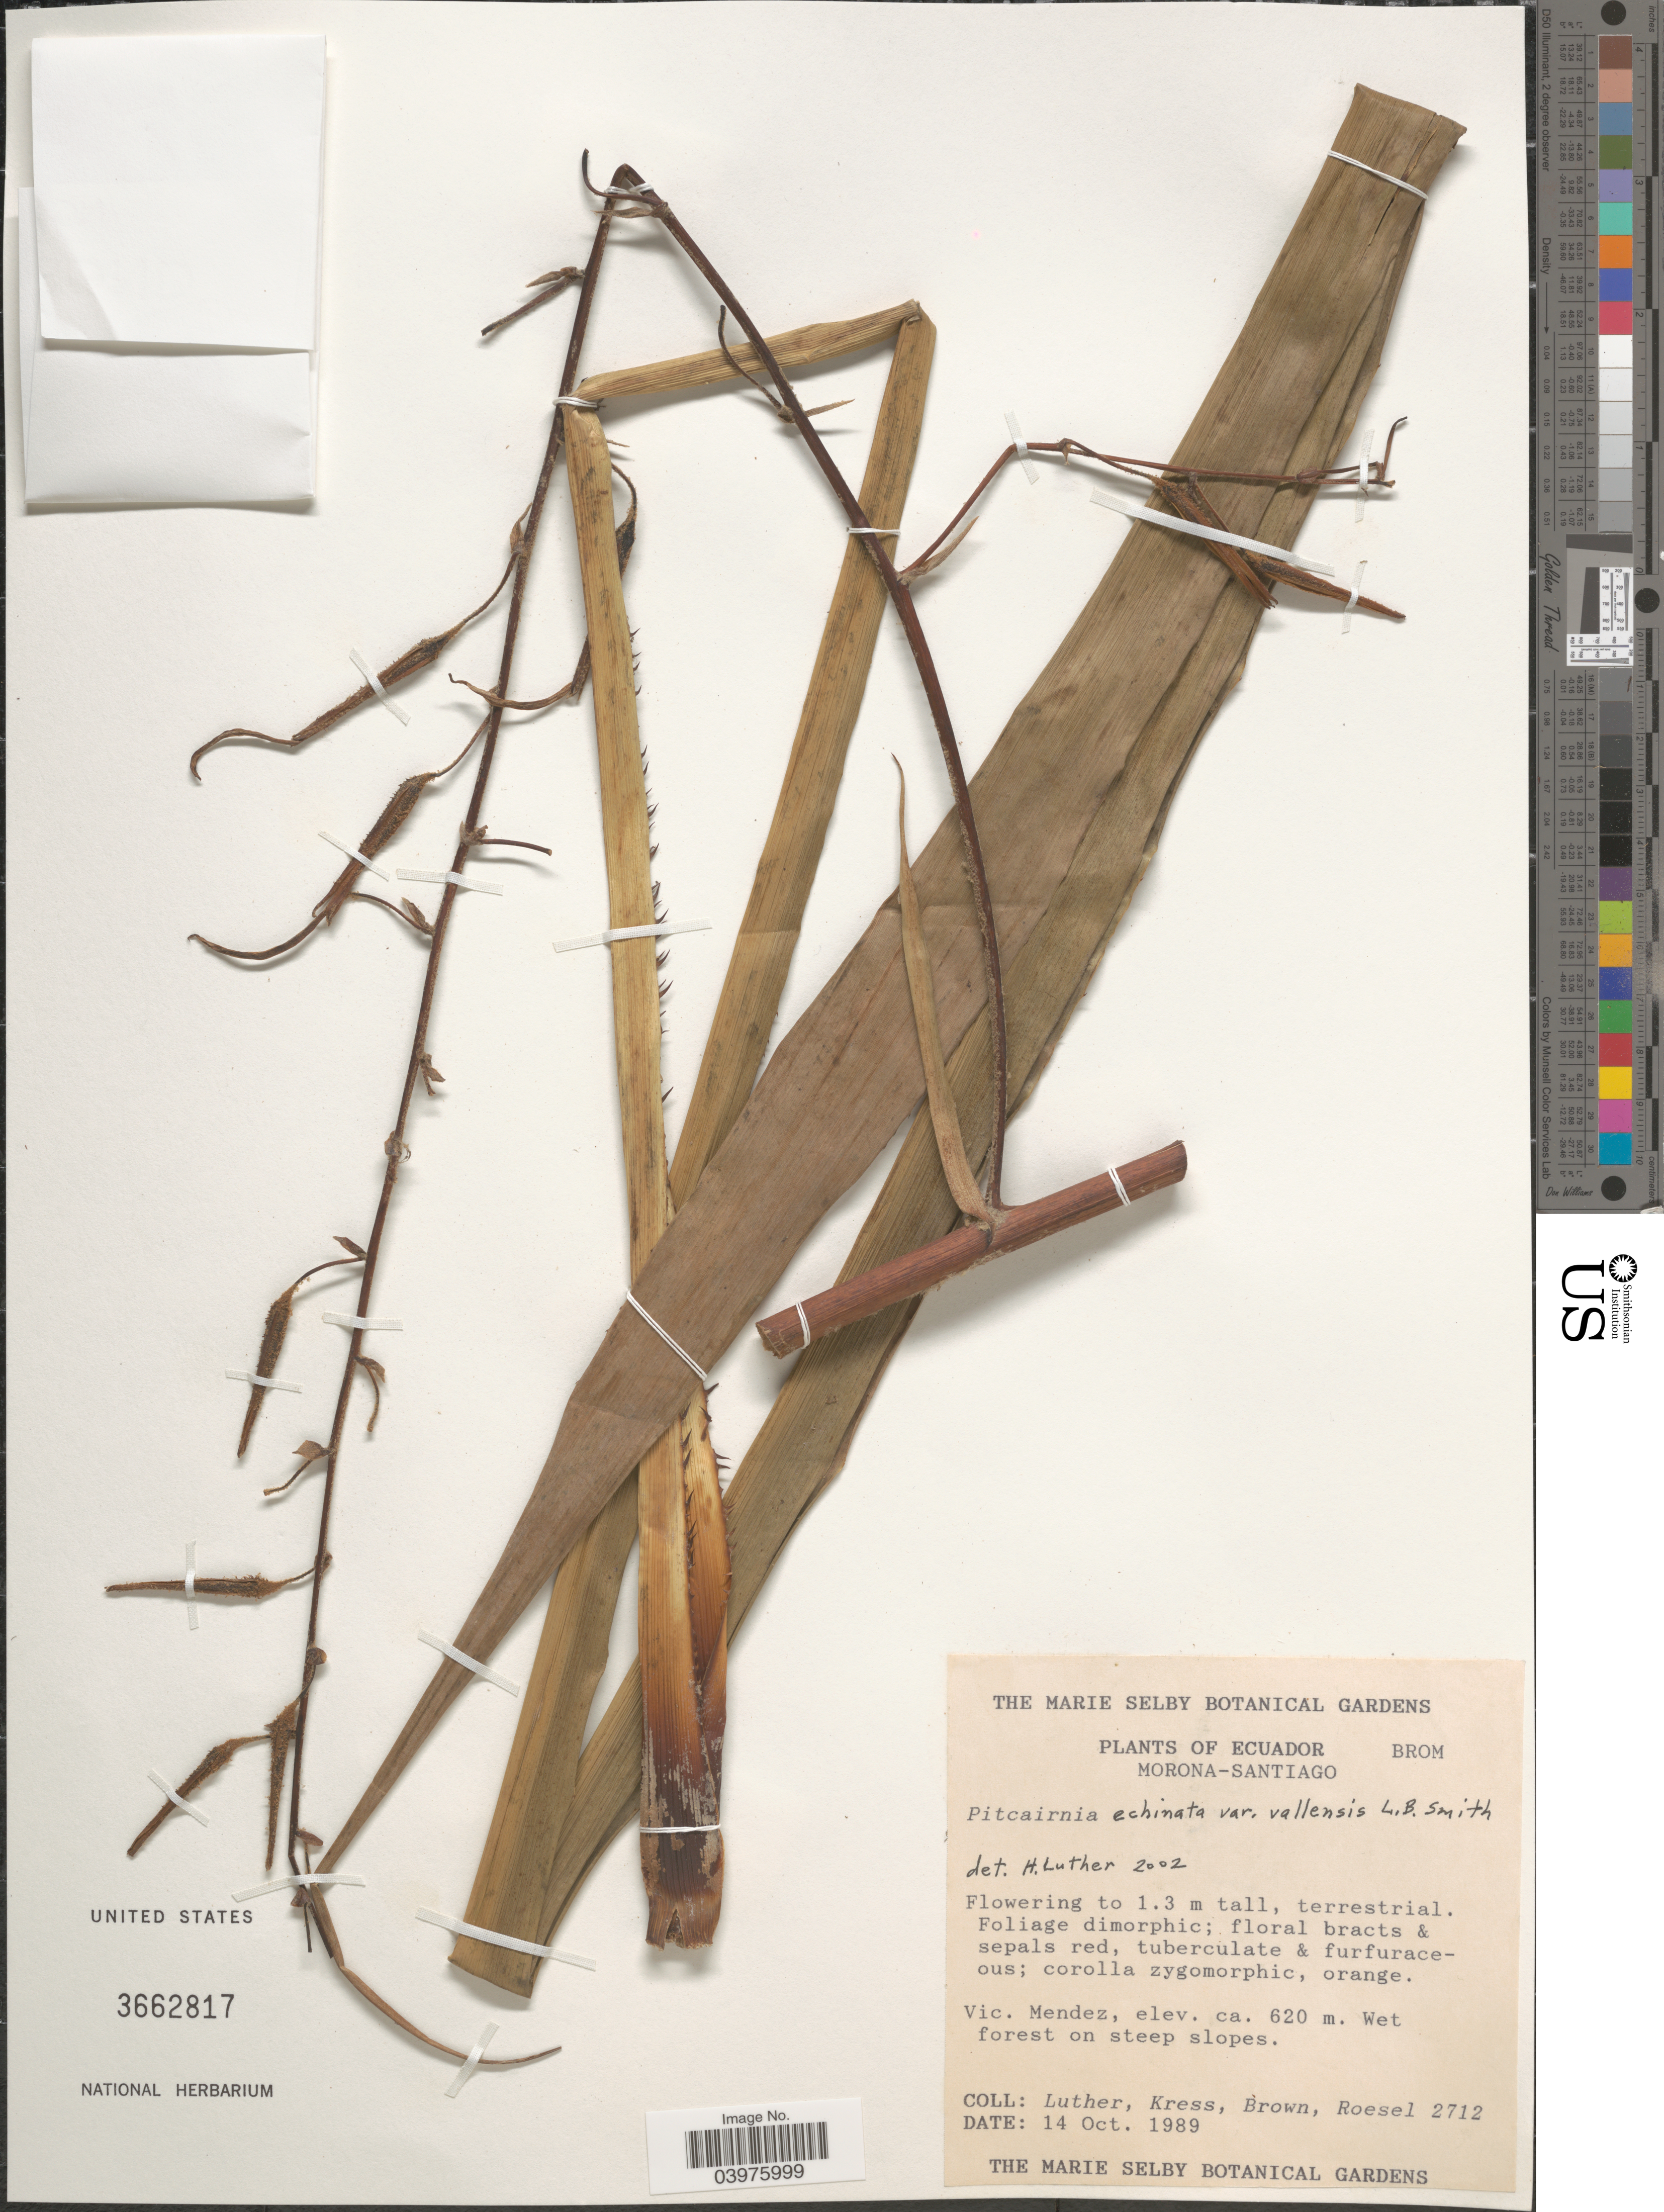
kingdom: Plantae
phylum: Tracheophyta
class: Liliopsida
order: Poales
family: Bromeliaceae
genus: Pitcairnia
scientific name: Pitcairnia echinata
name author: Hook.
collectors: -- Luther, -- Kress, -- Brown & Roesel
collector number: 2712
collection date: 1989-10-14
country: Ecuador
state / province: Morona-Santiago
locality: Vic. Mendez. Wet forest on steep slopes.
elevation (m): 620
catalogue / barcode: US 3662817